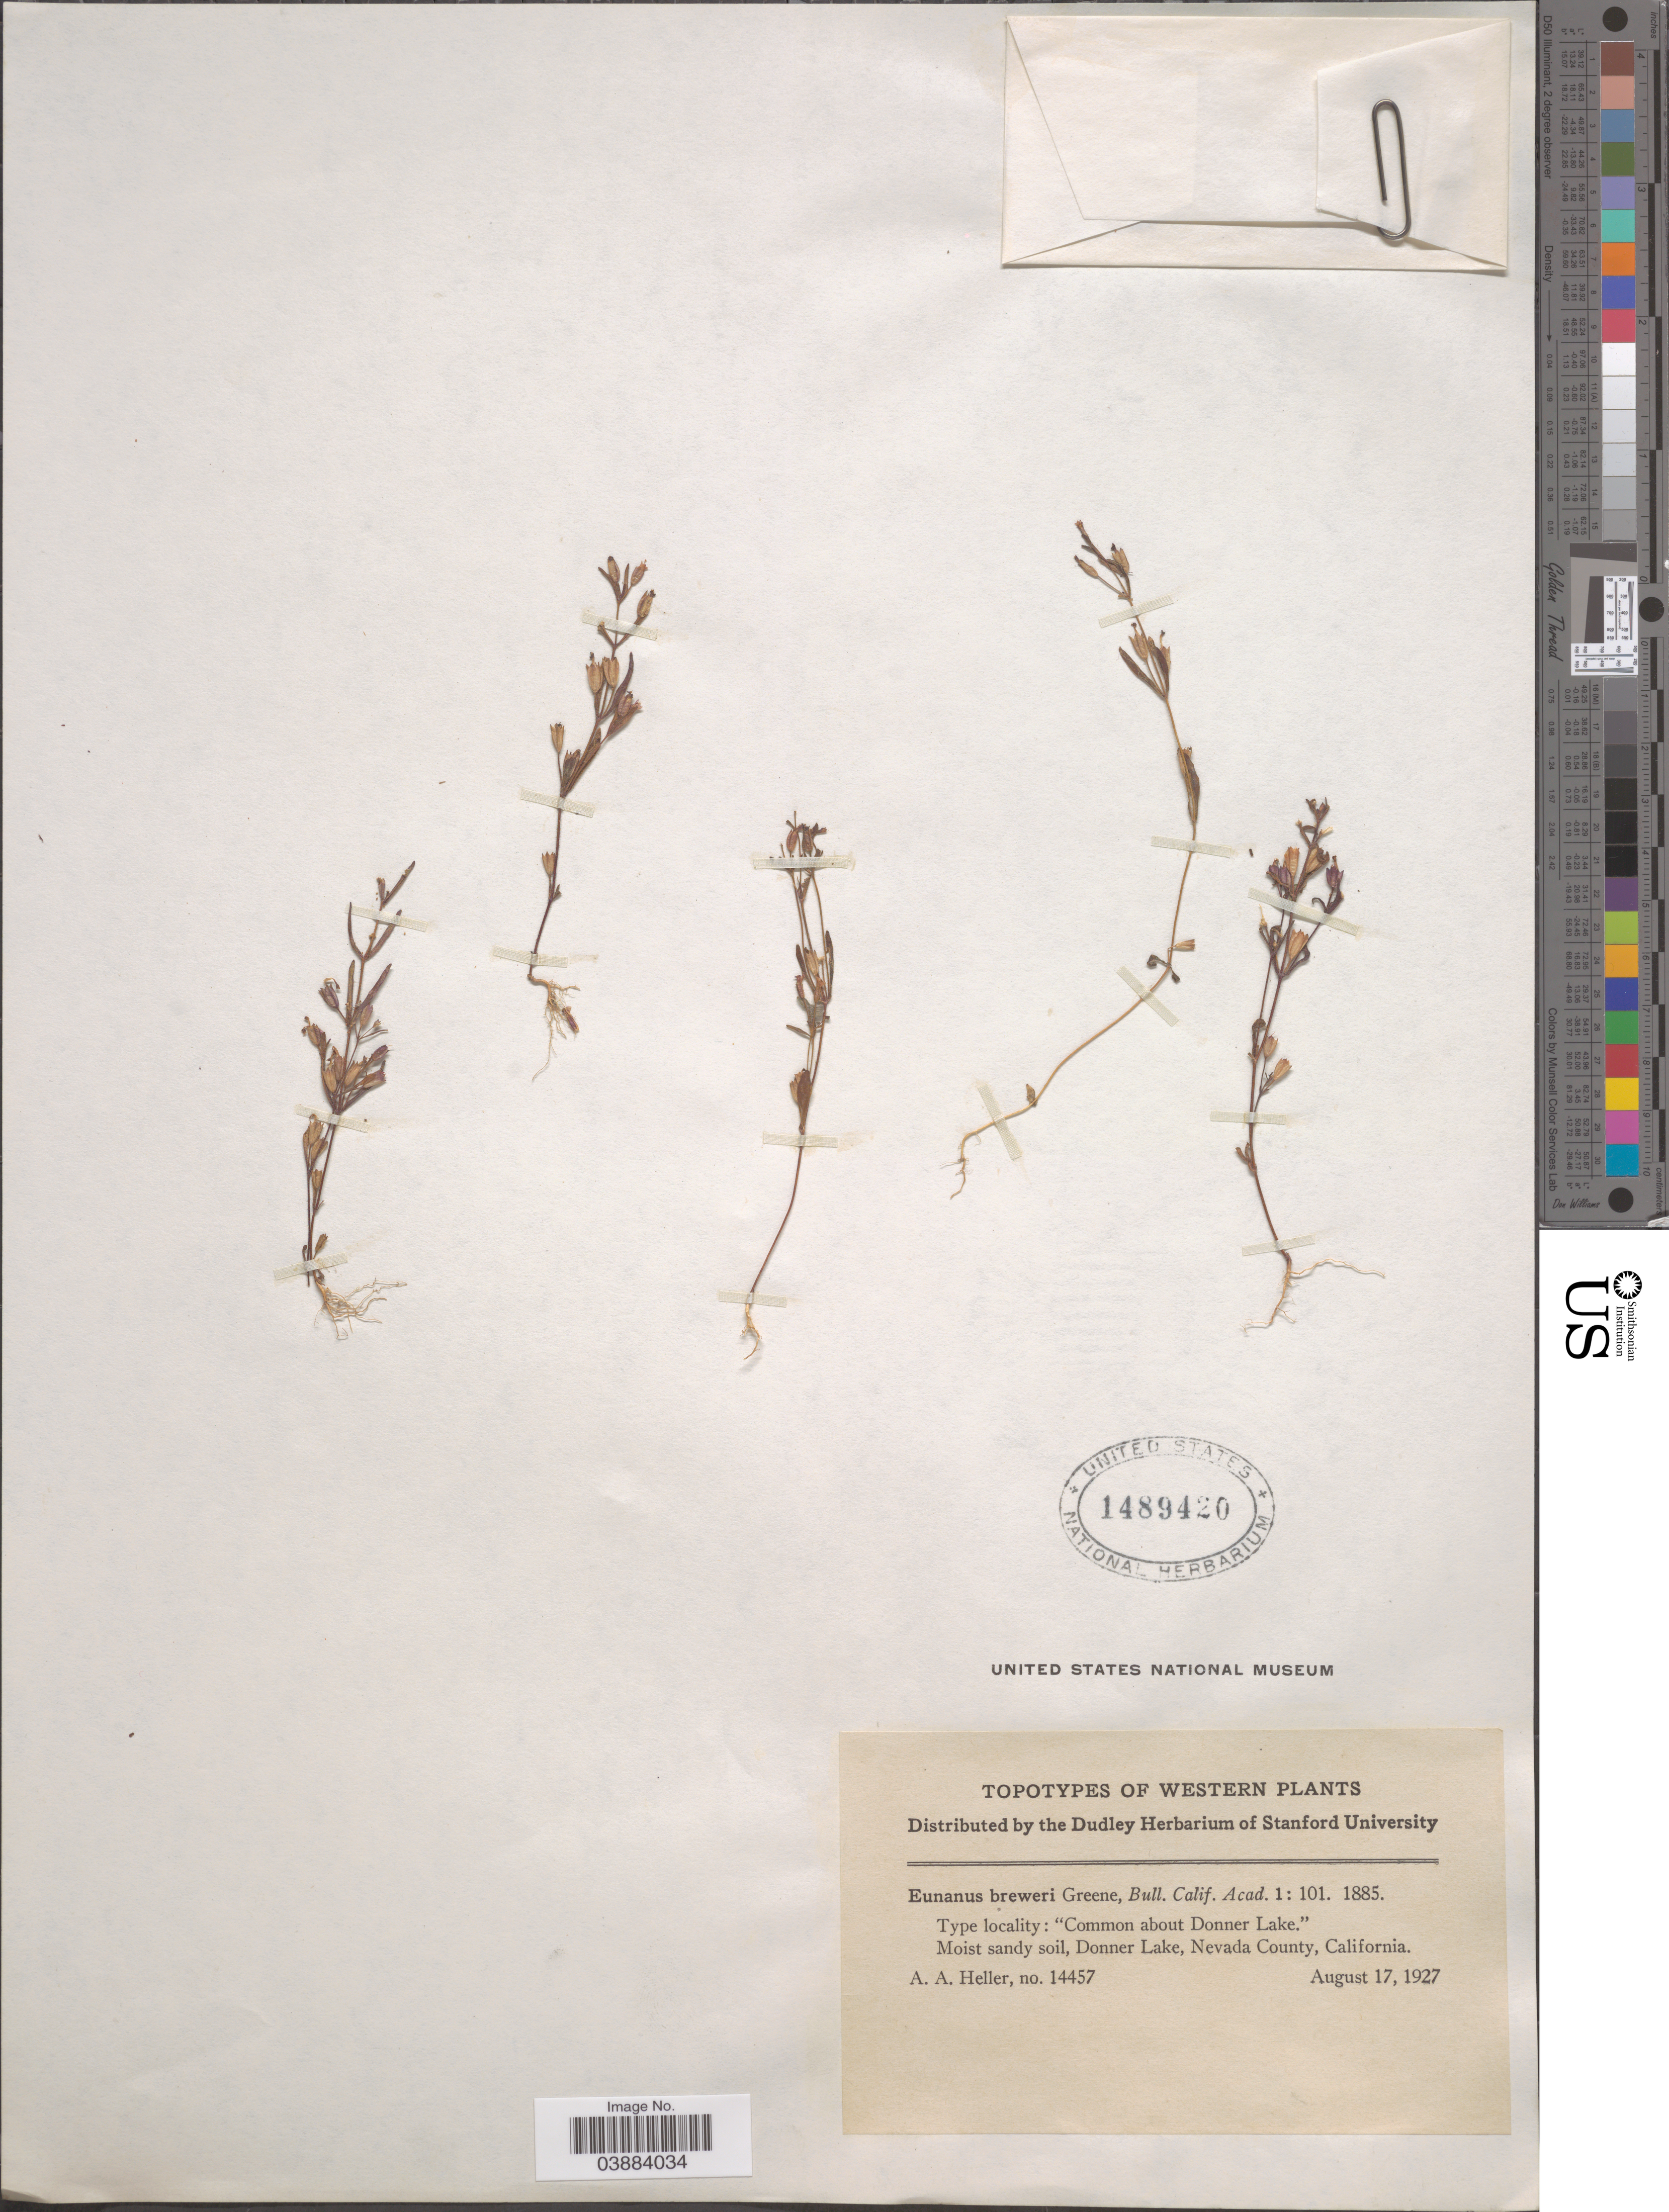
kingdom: Plantae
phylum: Tracheophyta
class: Magnoliopsida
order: Lamiales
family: Phrymaceae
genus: Eunanus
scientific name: Eunanus breweri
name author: Greene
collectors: A. A. Heller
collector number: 14457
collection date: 1927-08-17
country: United States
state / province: California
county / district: Nevada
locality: Western. "About Donner Lake". Donner Lake, Nevada County.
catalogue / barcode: US 1489420